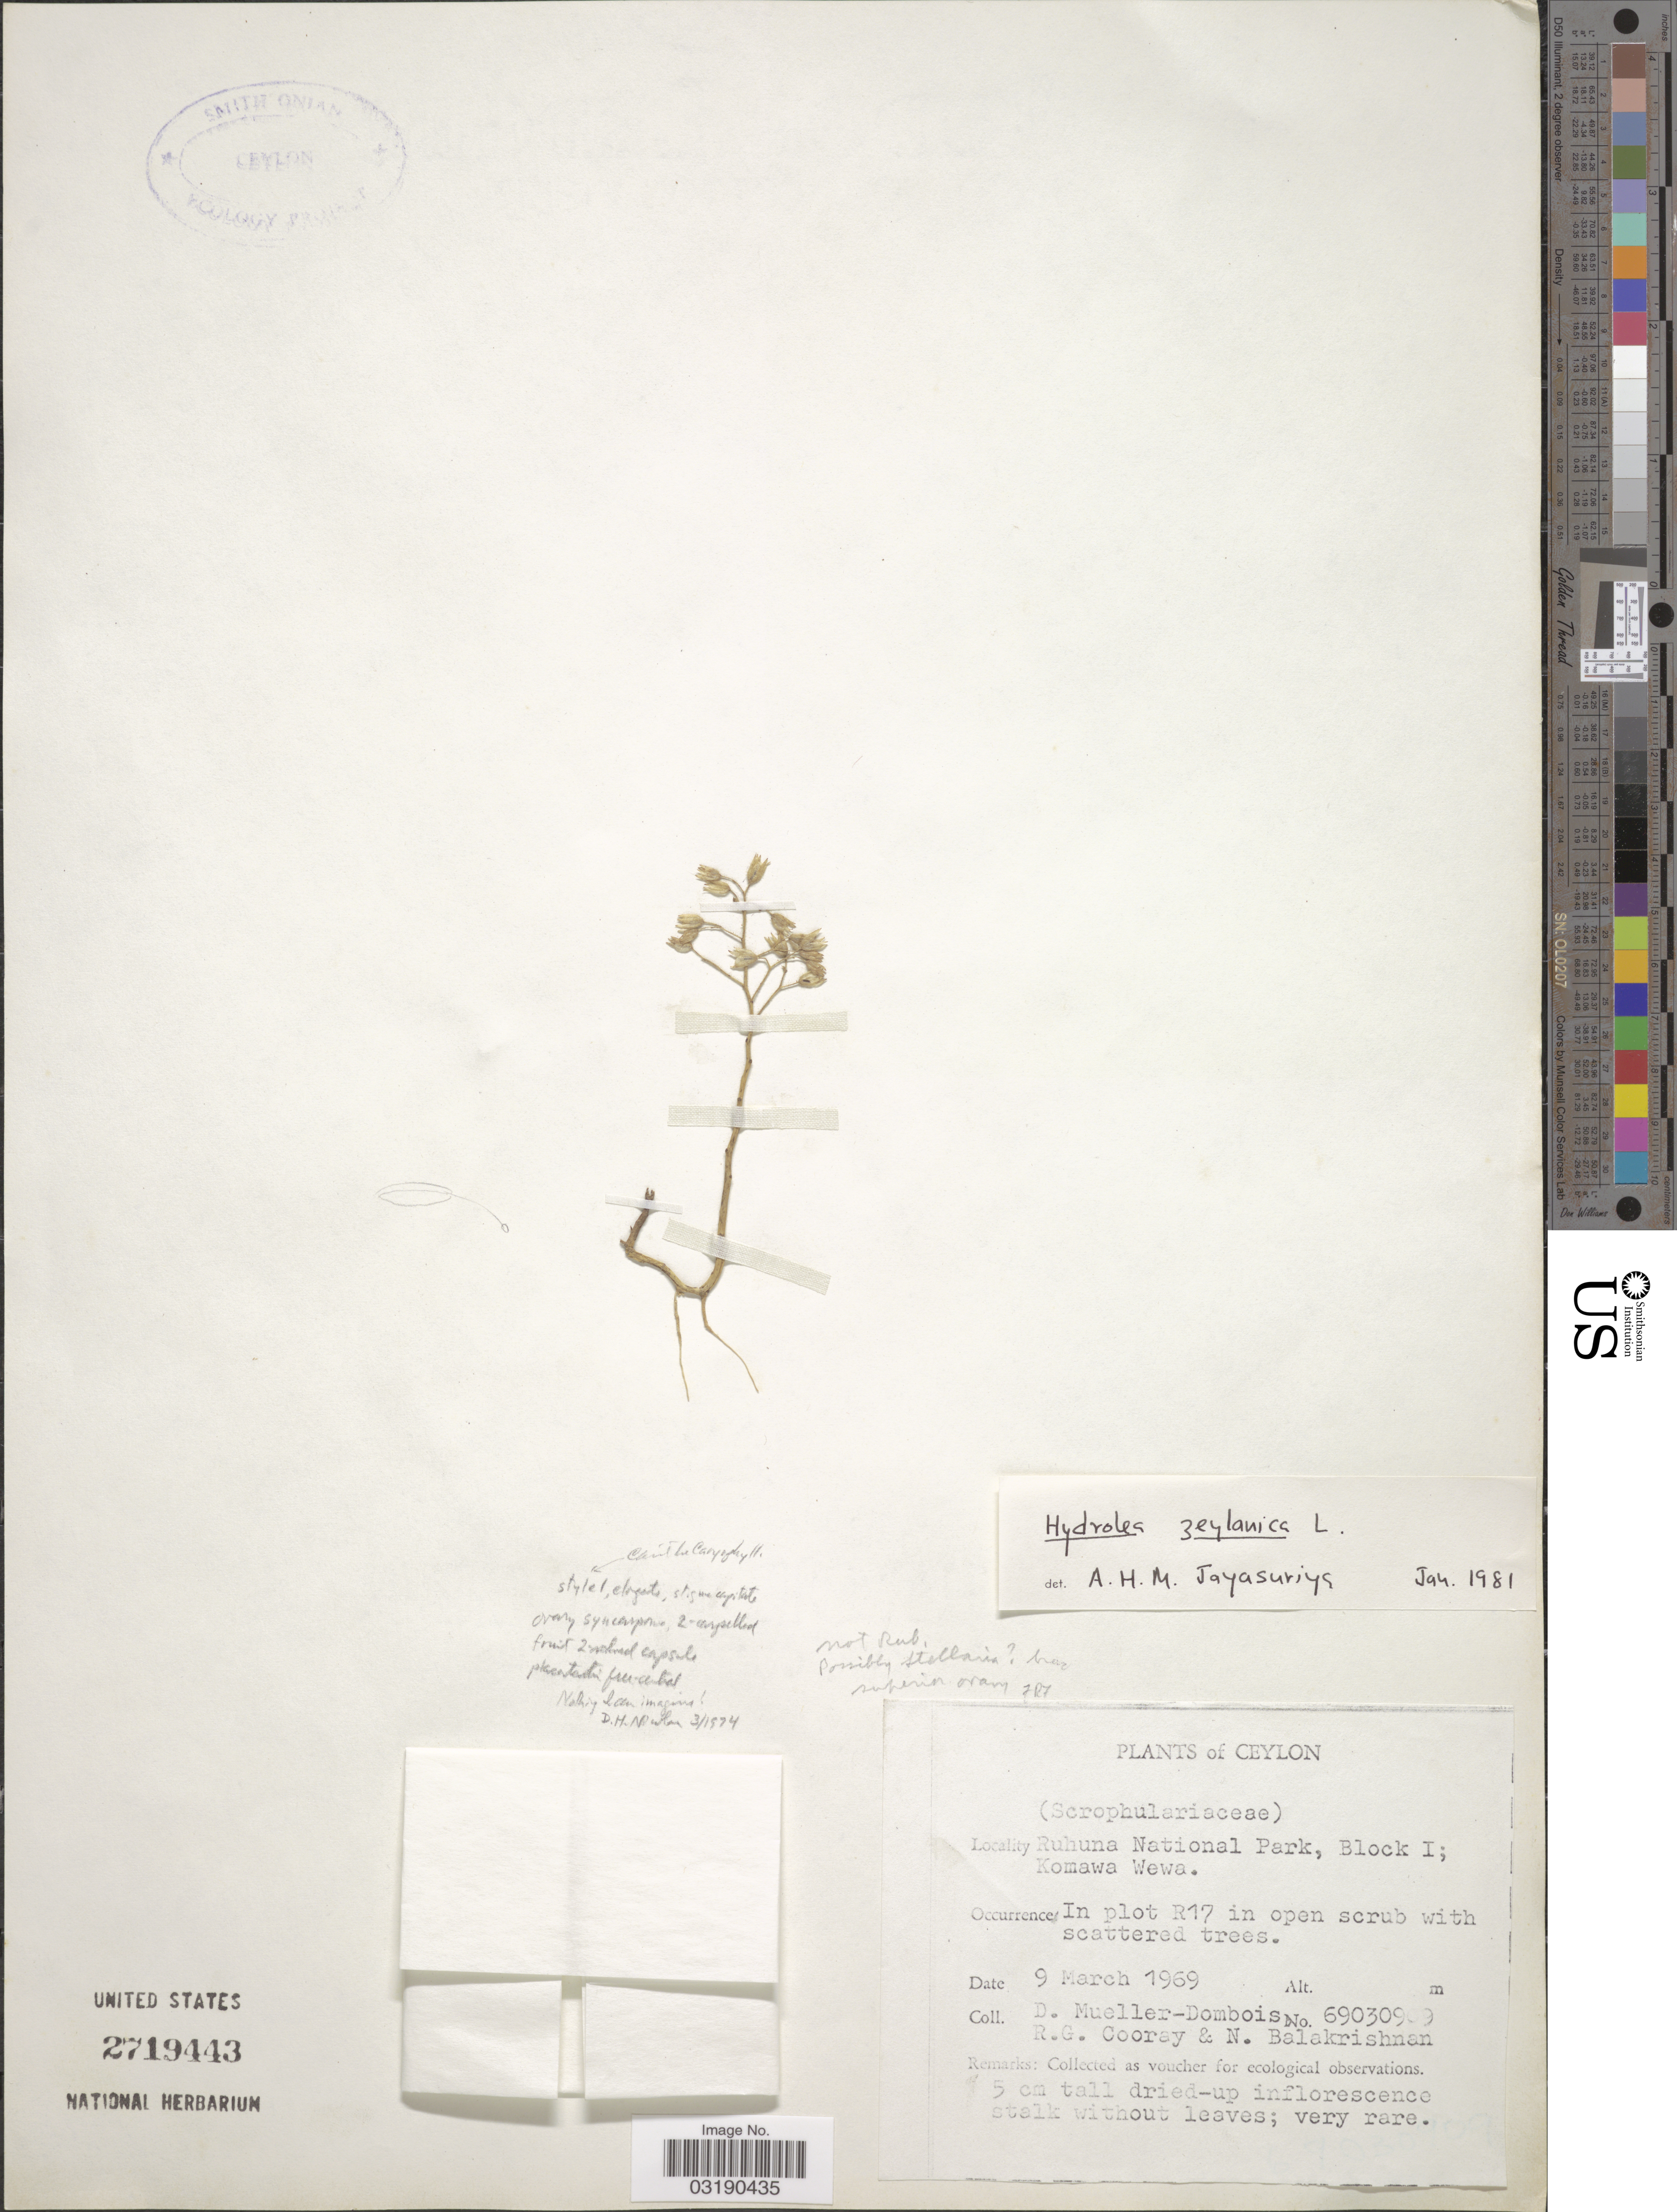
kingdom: Plantae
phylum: Tracheophyta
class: Magnoliopsida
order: Solanales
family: Hydroleaceae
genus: Hydrolea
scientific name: Hydrolea zeylanica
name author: (L.) Vahl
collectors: D. Mueller-Dombois, R. Cooray & N. Balakrishnan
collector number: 69030909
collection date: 1969-03-09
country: Sri Lanka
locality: Ceylon. Ruhuna National Park, Block I; Komawa Wewa. In plot R17.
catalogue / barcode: US 2719443